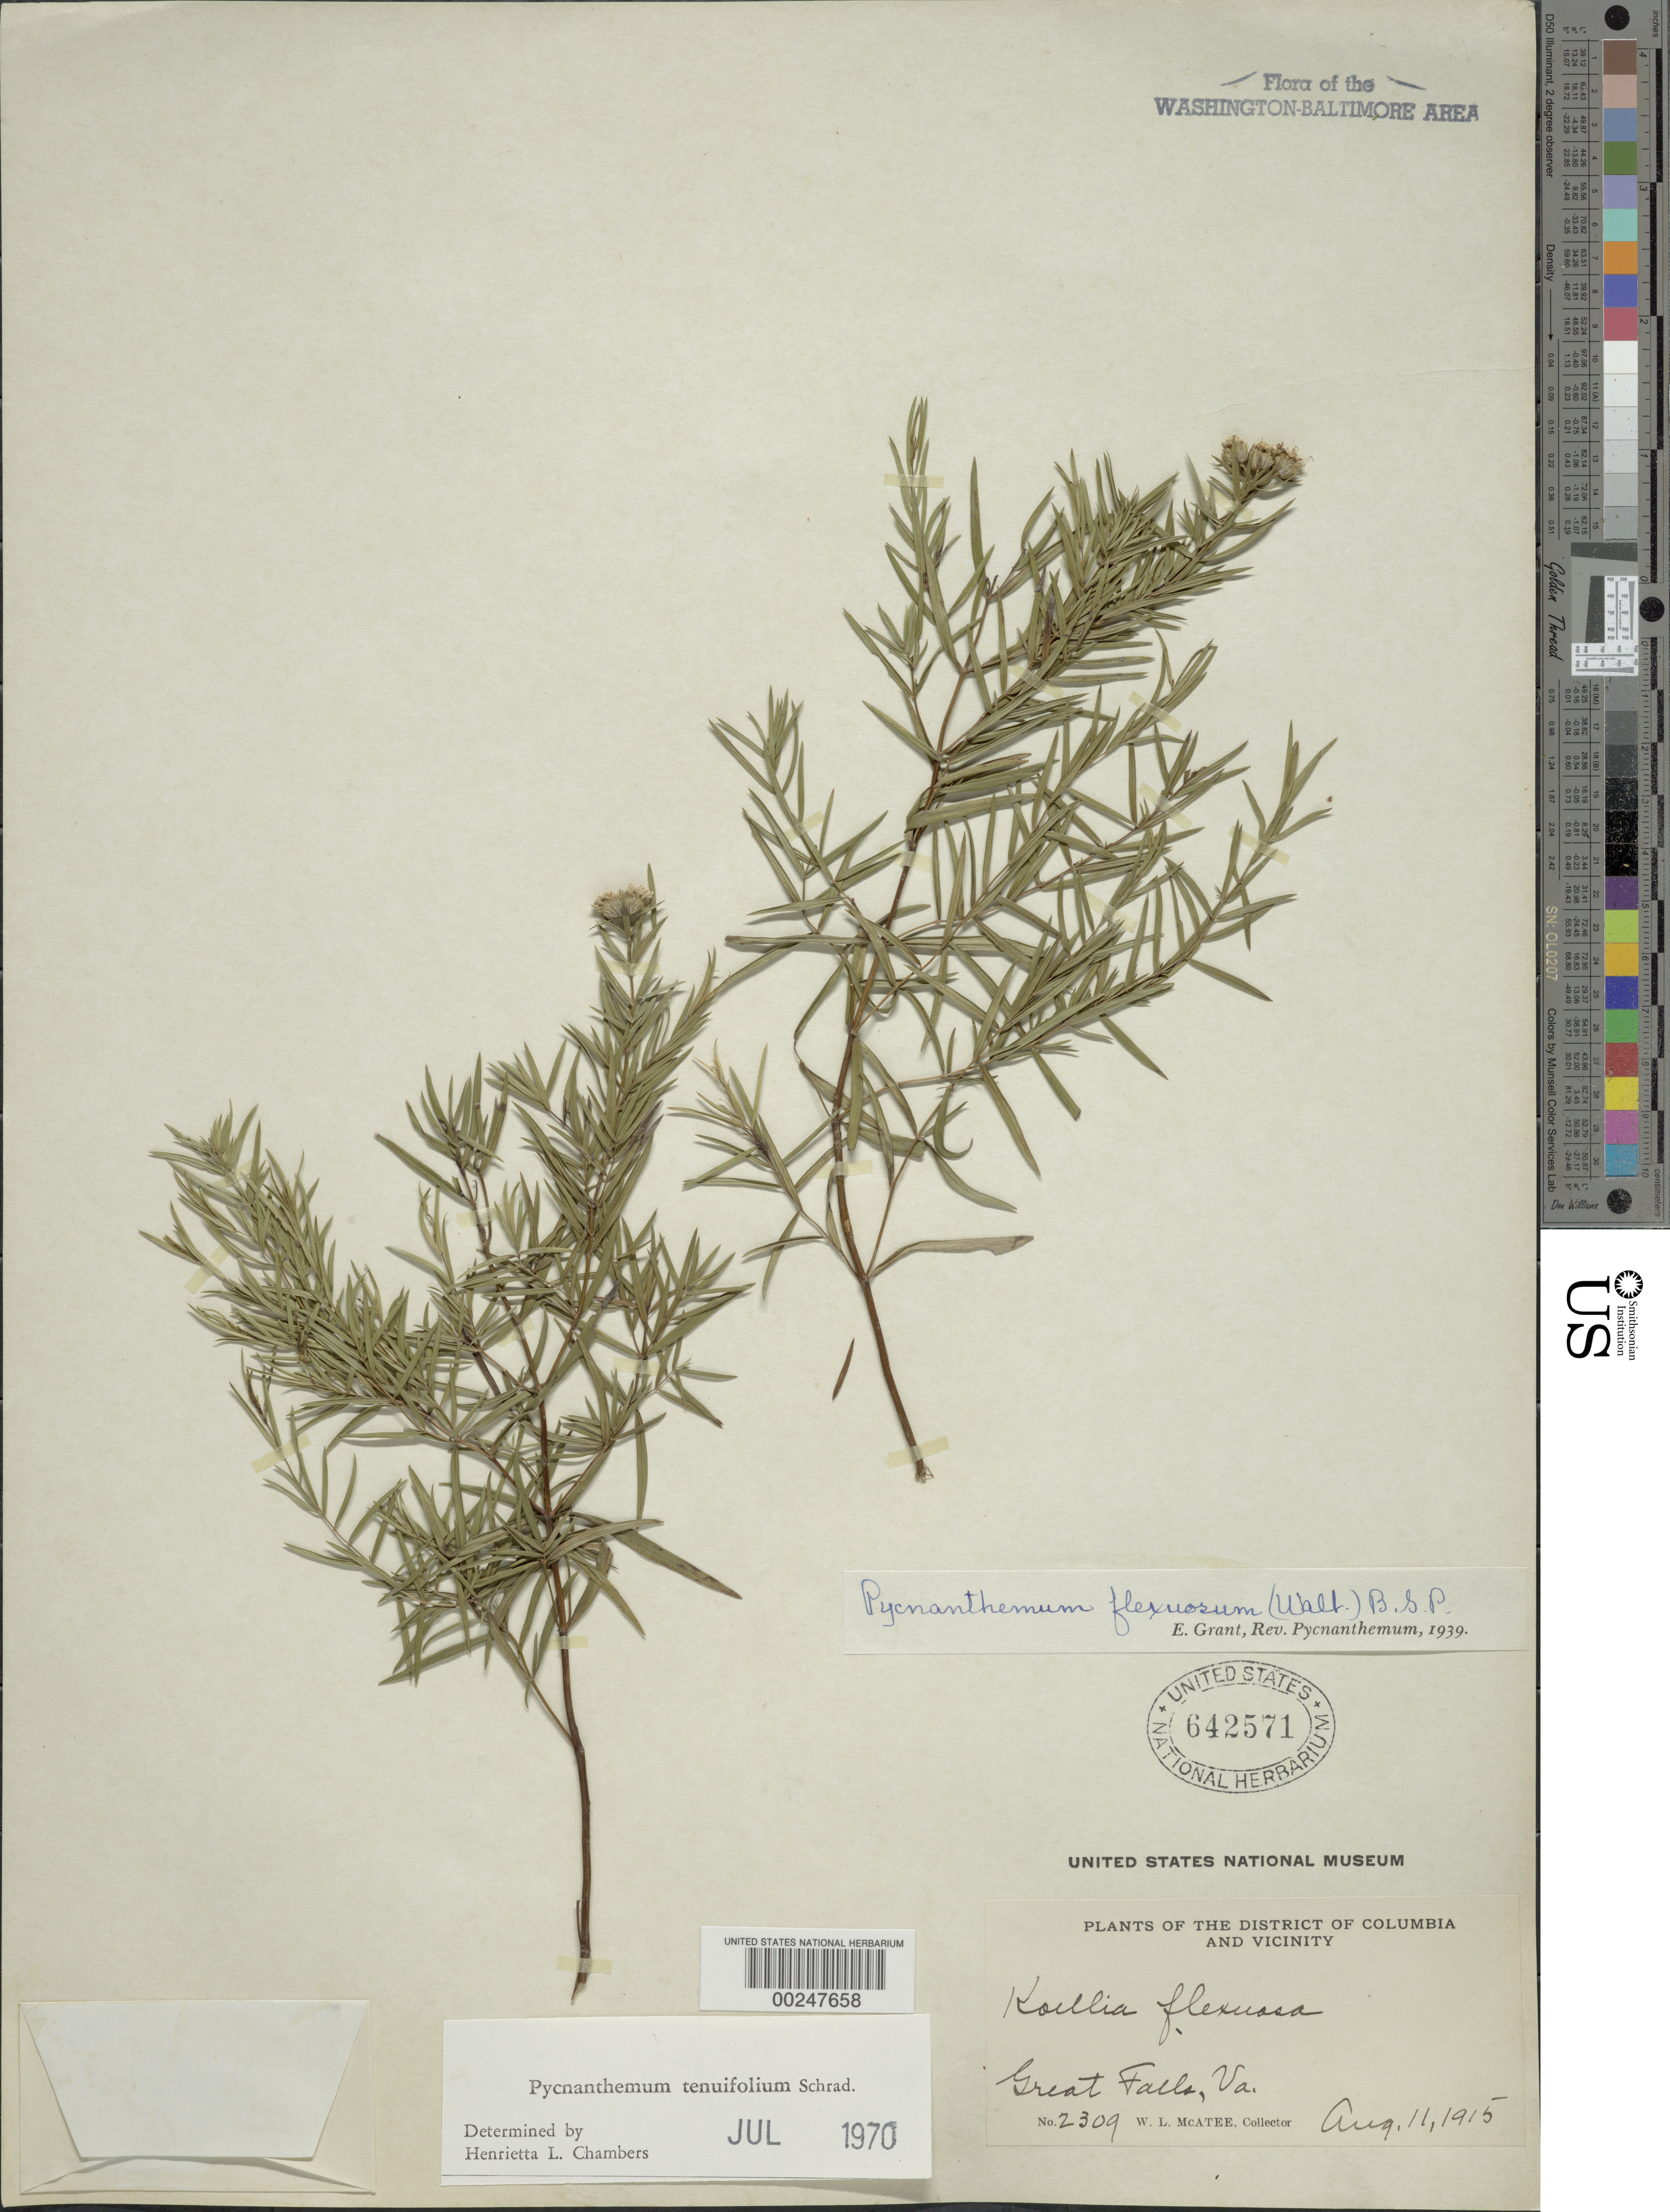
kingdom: Plantae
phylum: Tracheophyta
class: Magnoliopsida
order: Lamiales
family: Lamiaceae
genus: Pycnanthemum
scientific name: Pycnanthemum tenuifolium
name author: Schrad.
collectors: W. McAtee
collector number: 2309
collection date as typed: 11 Aug 1915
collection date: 1915-08-11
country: United States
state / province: Virginia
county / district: Fairfax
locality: Great Falls C. and O. Canal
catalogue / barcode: US 642571